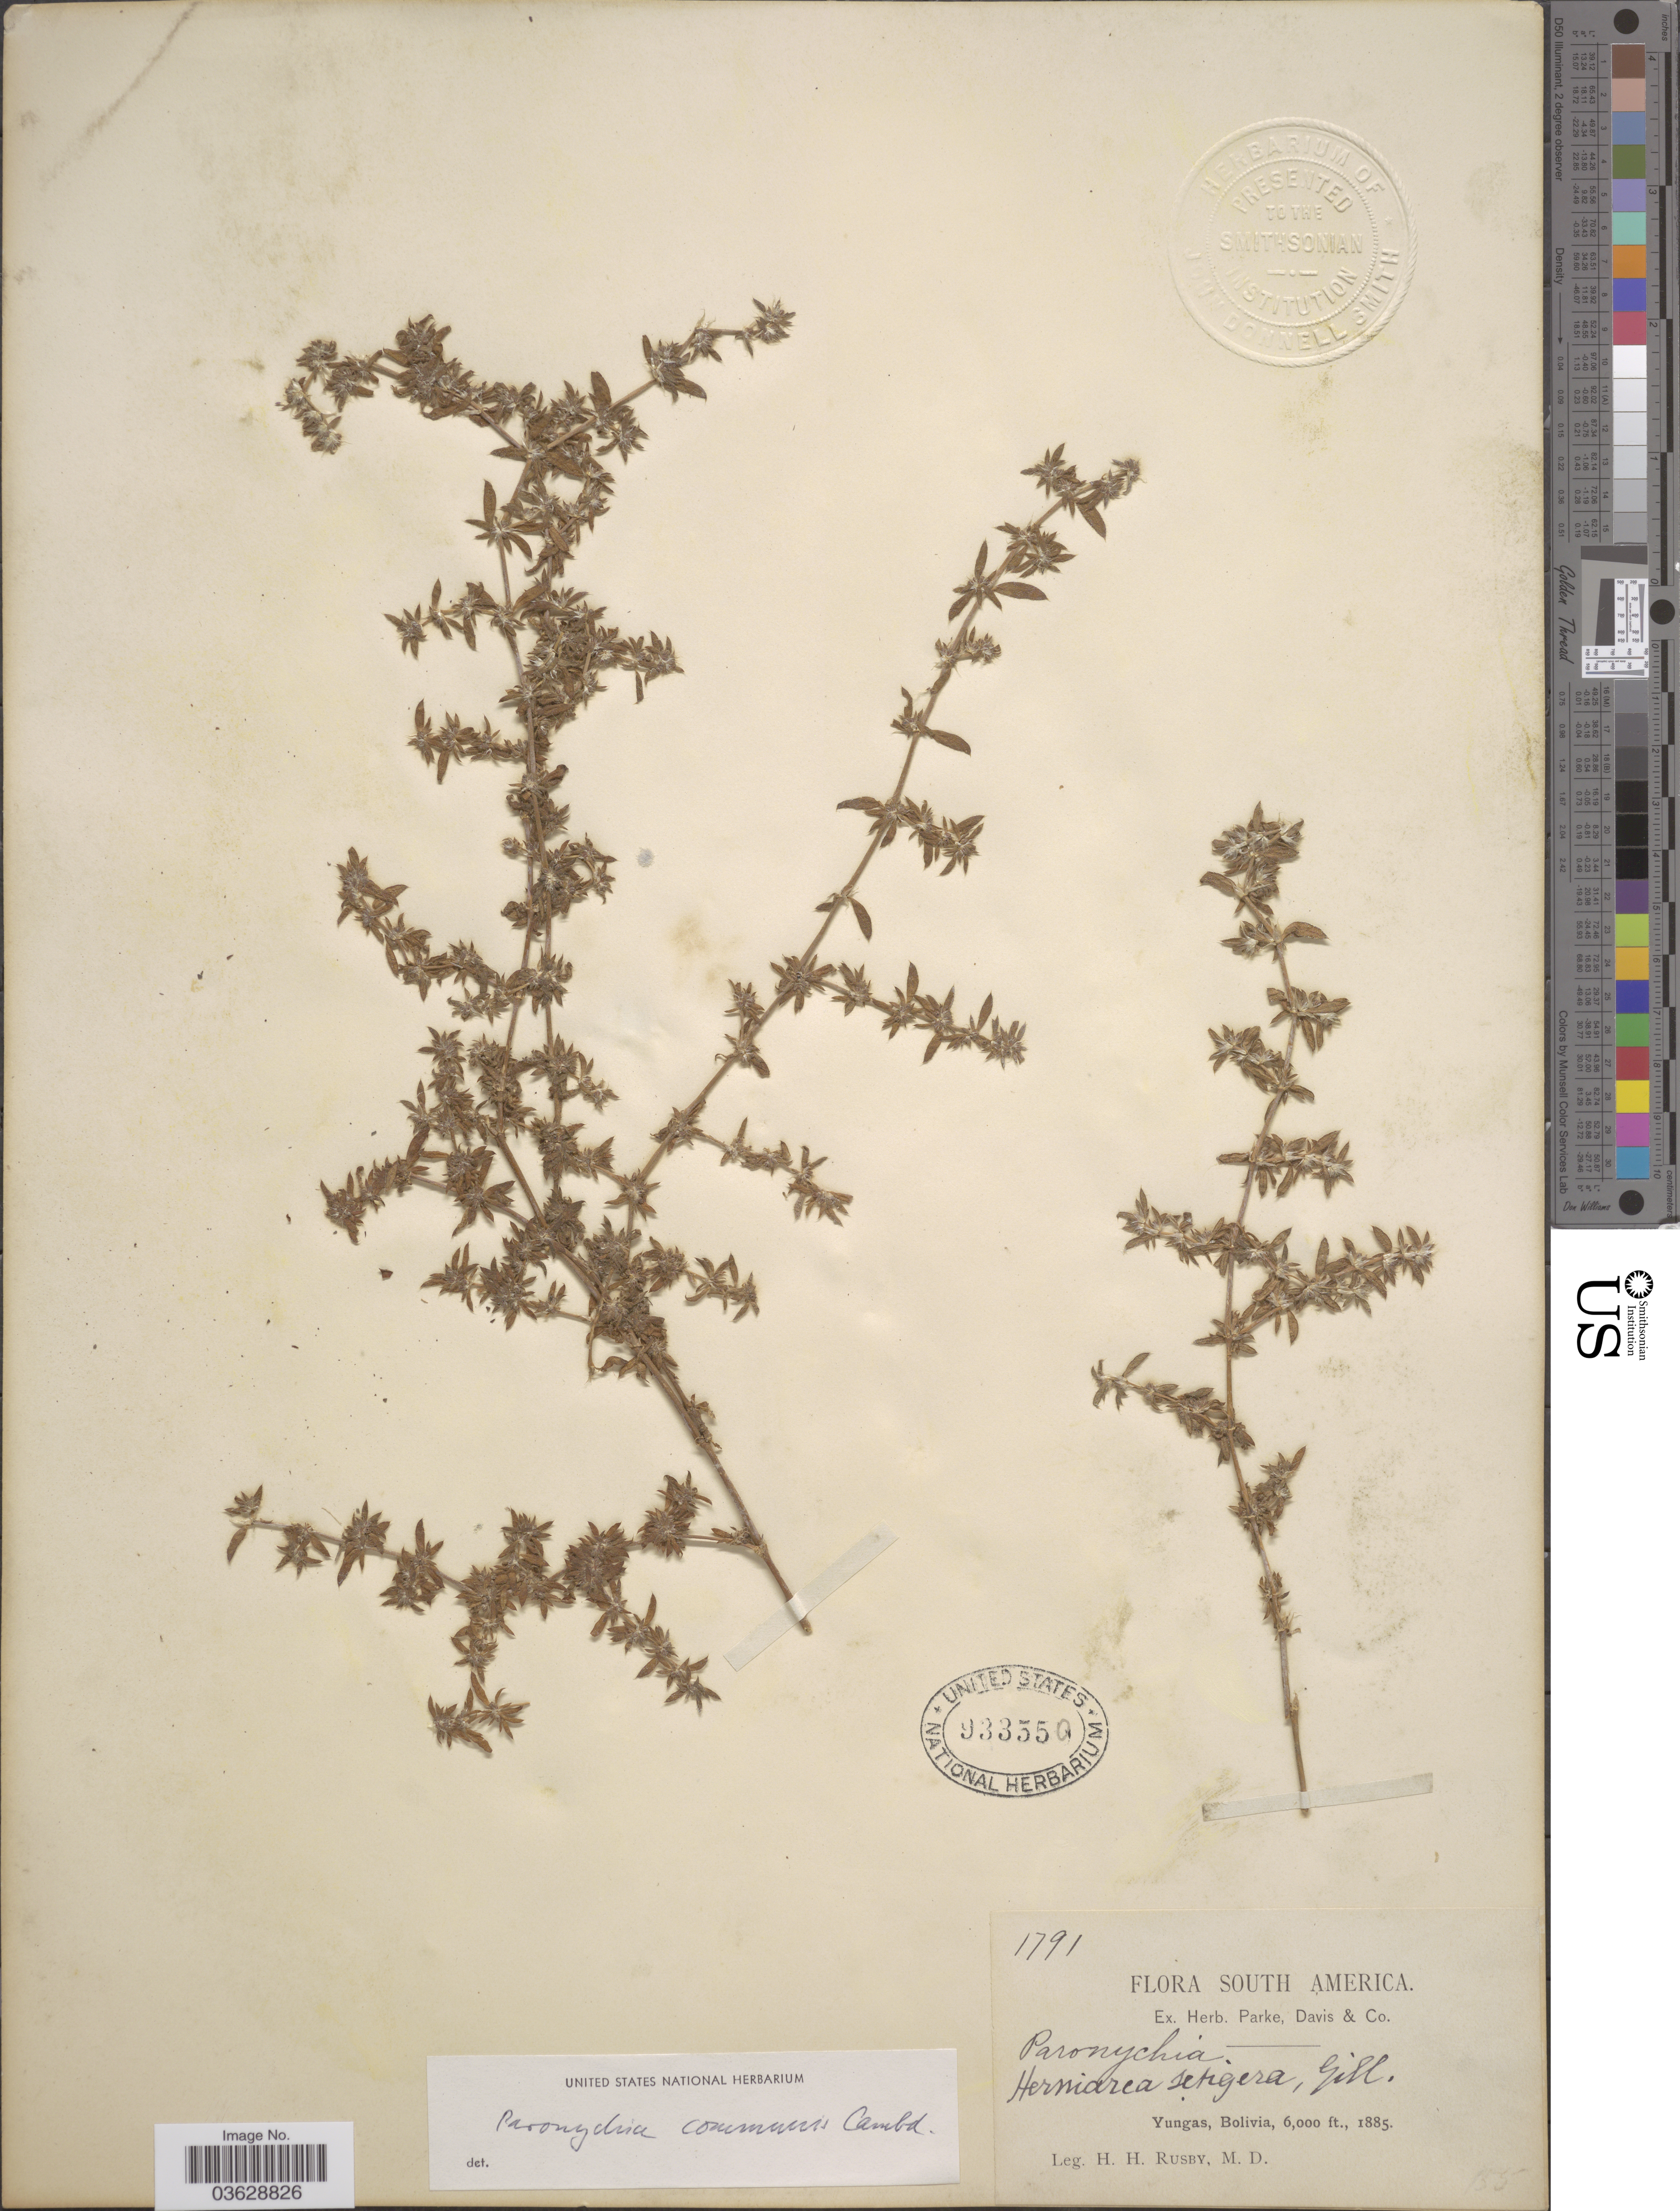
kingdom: Plantae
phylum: Tracheophyta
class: Magnoliopsida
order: Caryophyllales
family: Caryophyllaceae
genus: Paronychia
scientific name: Paronychia communis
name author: Cambess.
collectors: H. H. Rusby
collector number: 1791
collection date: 1885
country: Bolivia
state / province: La Paz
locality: Yungas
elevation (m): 1829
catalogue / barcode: US 933550